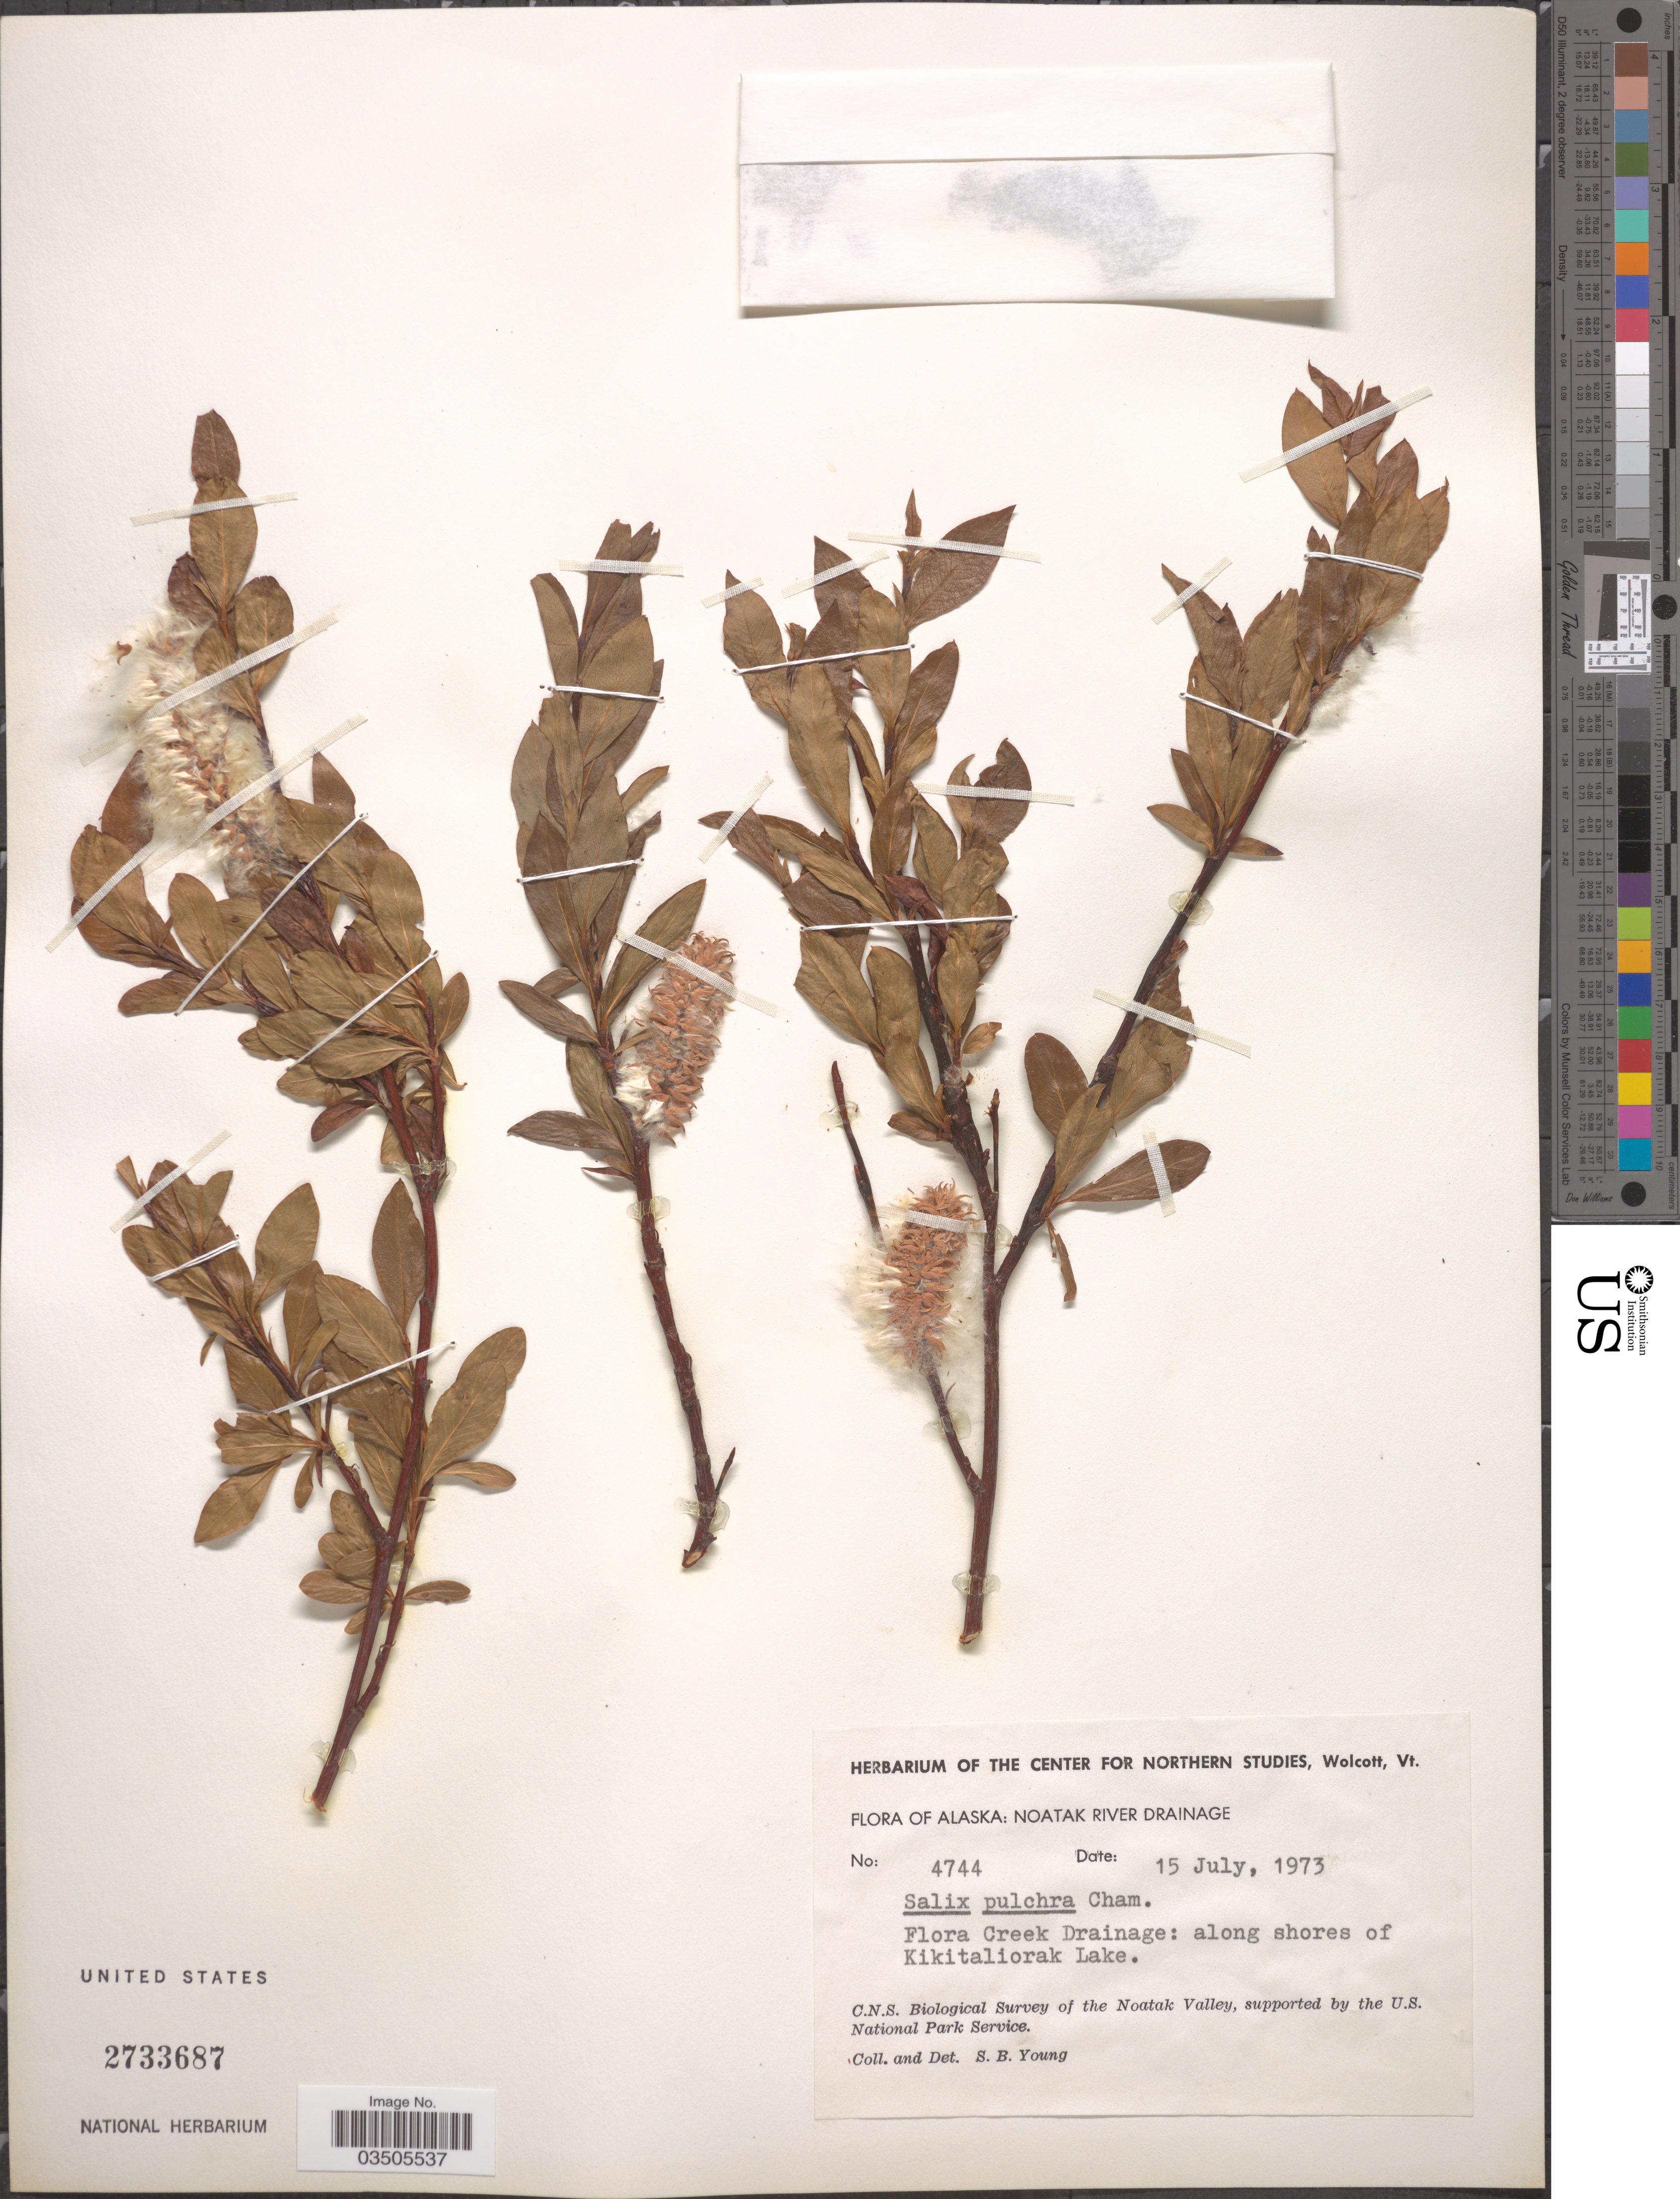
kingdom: Plantae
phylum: Tracheophyta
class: Magnoliopsida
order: Malpighiales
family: Salicaceae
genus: Salix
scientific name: Salix pulchra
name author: Cham.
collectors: S. Young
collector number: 4744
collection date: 1973-07-15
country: United States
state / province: Alaska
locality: Noatak River Drainage. Flora Creek Drainage: along shores of Kikitaliorak Lake. Noatak Valley.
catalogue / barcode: US 2733687